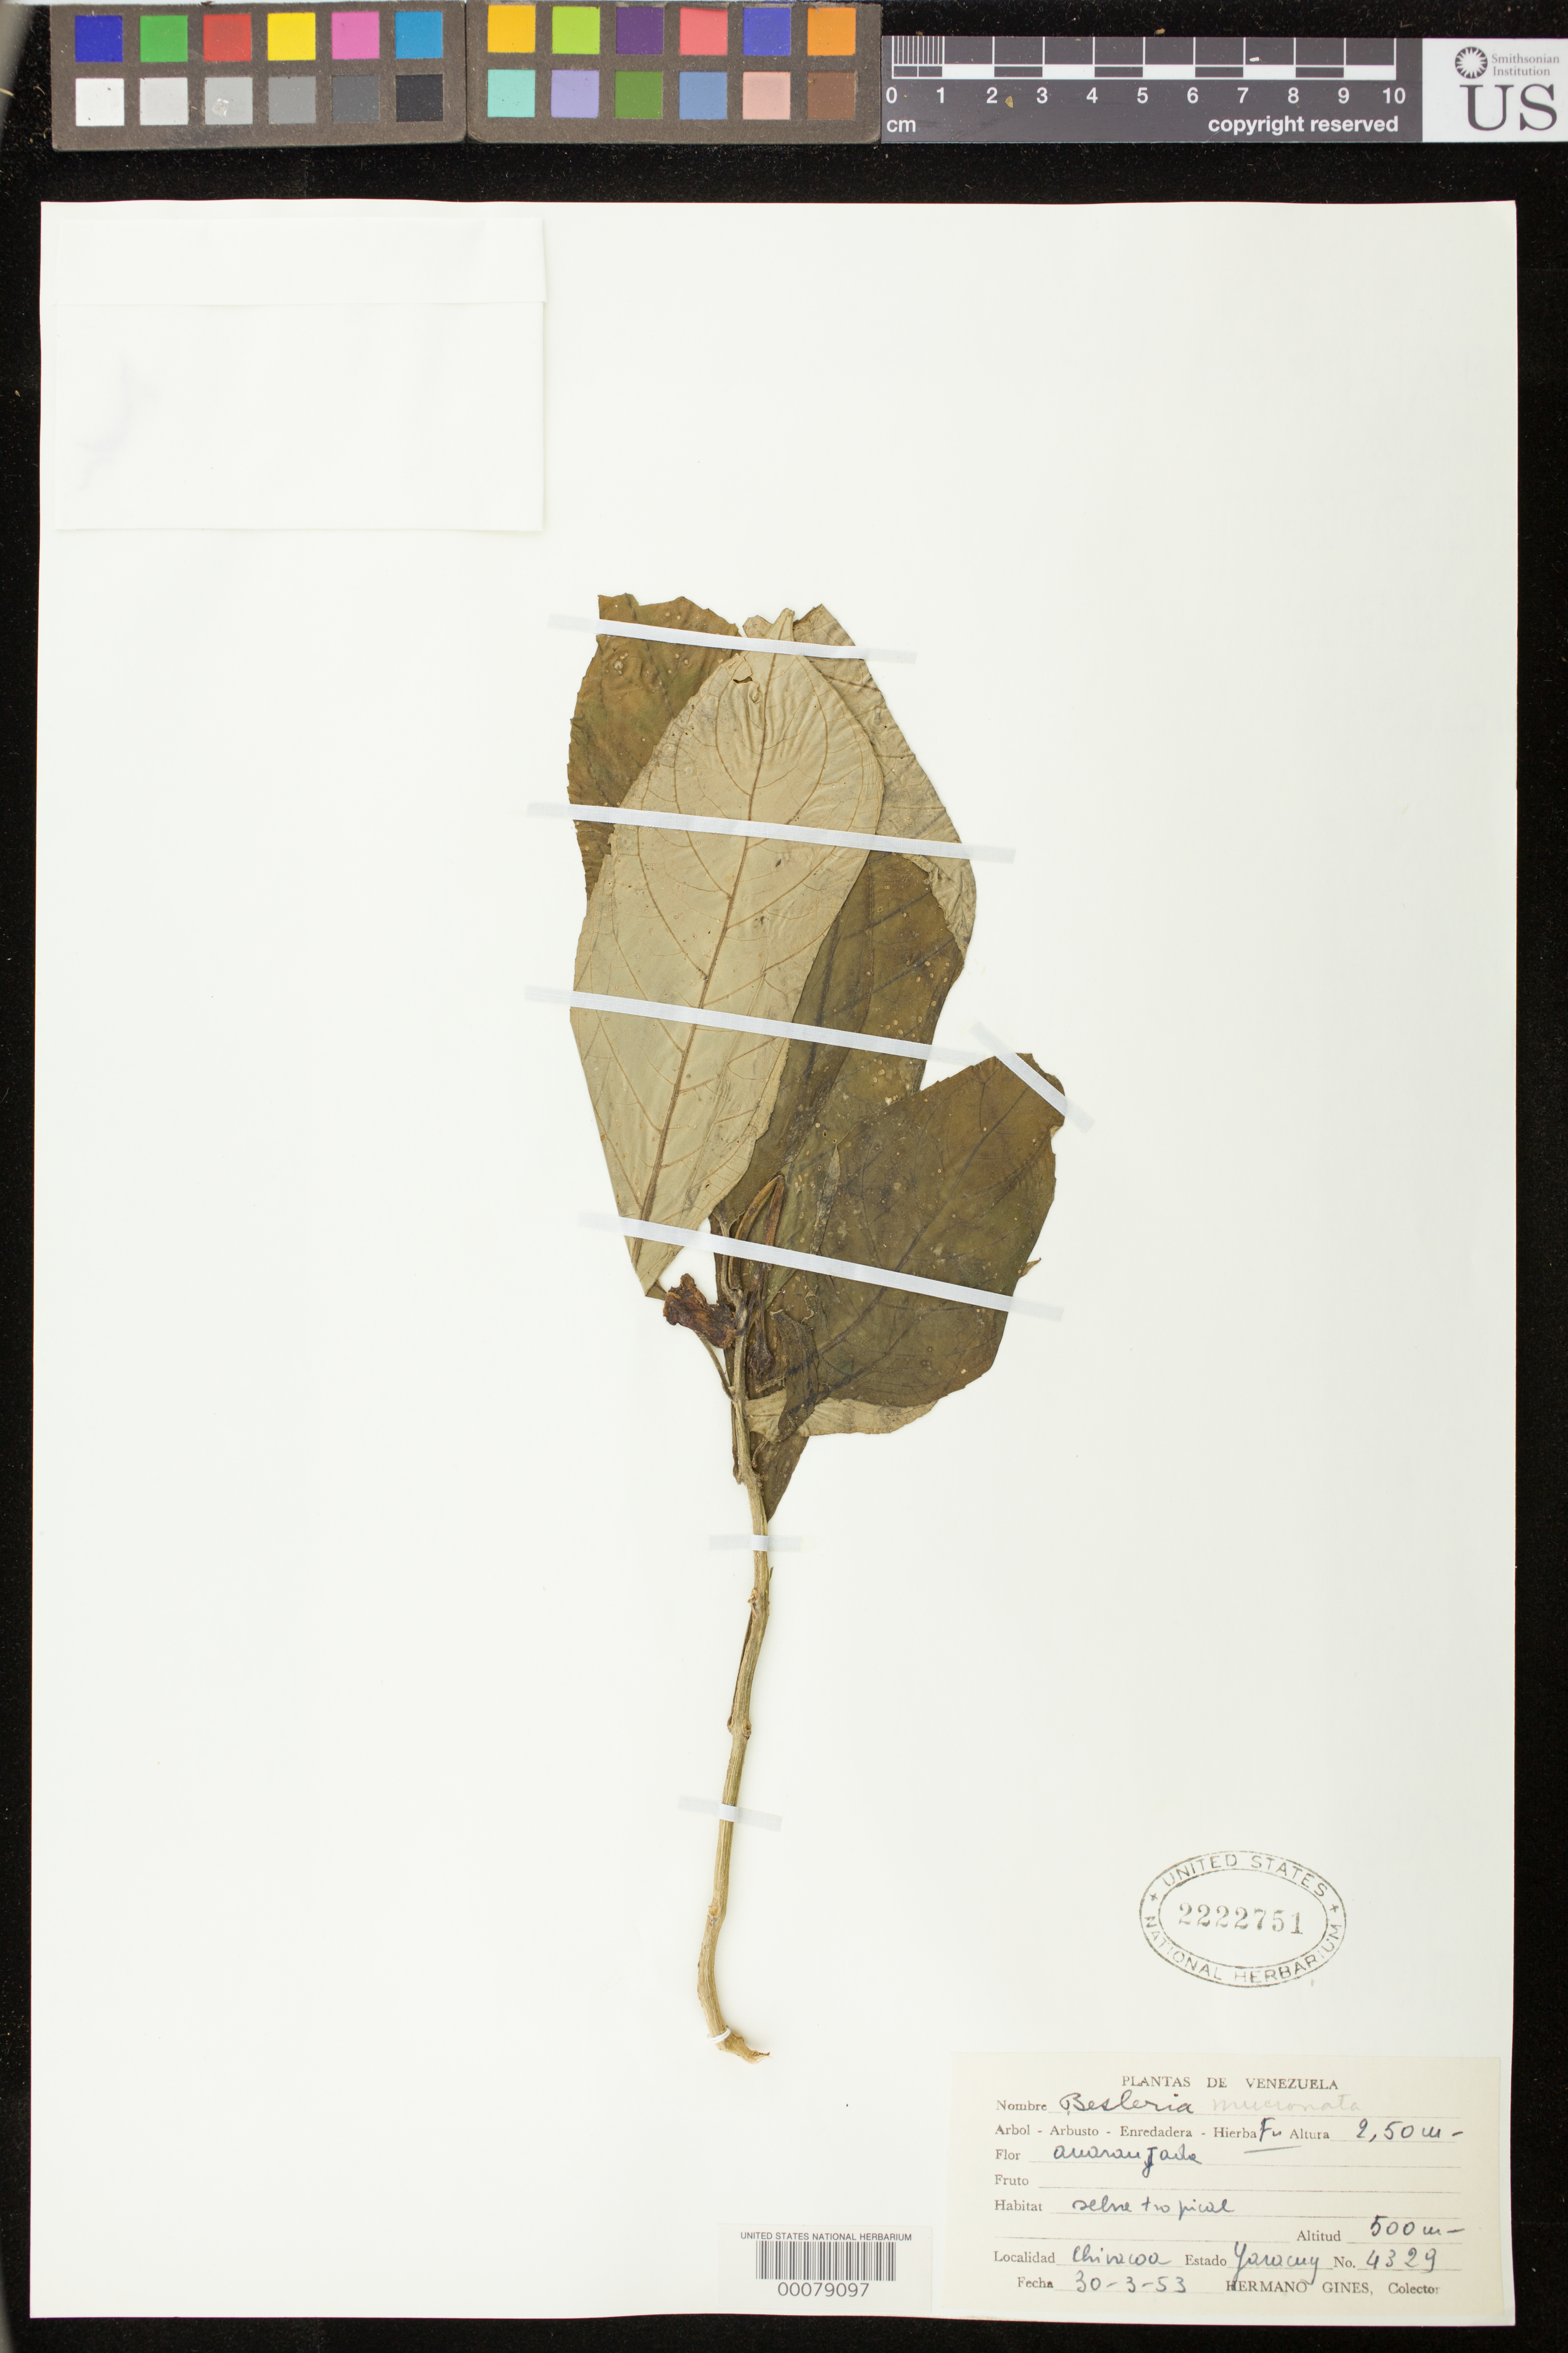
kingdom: Plantae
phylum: Tracheophyta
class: Magnoliopsida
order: Lamiales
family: Gesneriaceae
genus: Besleria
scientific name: Besleria mucronata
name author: Hanst.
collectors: Bro. Gines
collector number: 4329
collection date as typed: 30 Mar 1953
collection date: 1953-03-30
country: Venezuela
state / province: Yaracuy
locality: Chirocou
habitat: Tropical forest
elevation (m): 500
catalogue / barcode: US 2222751